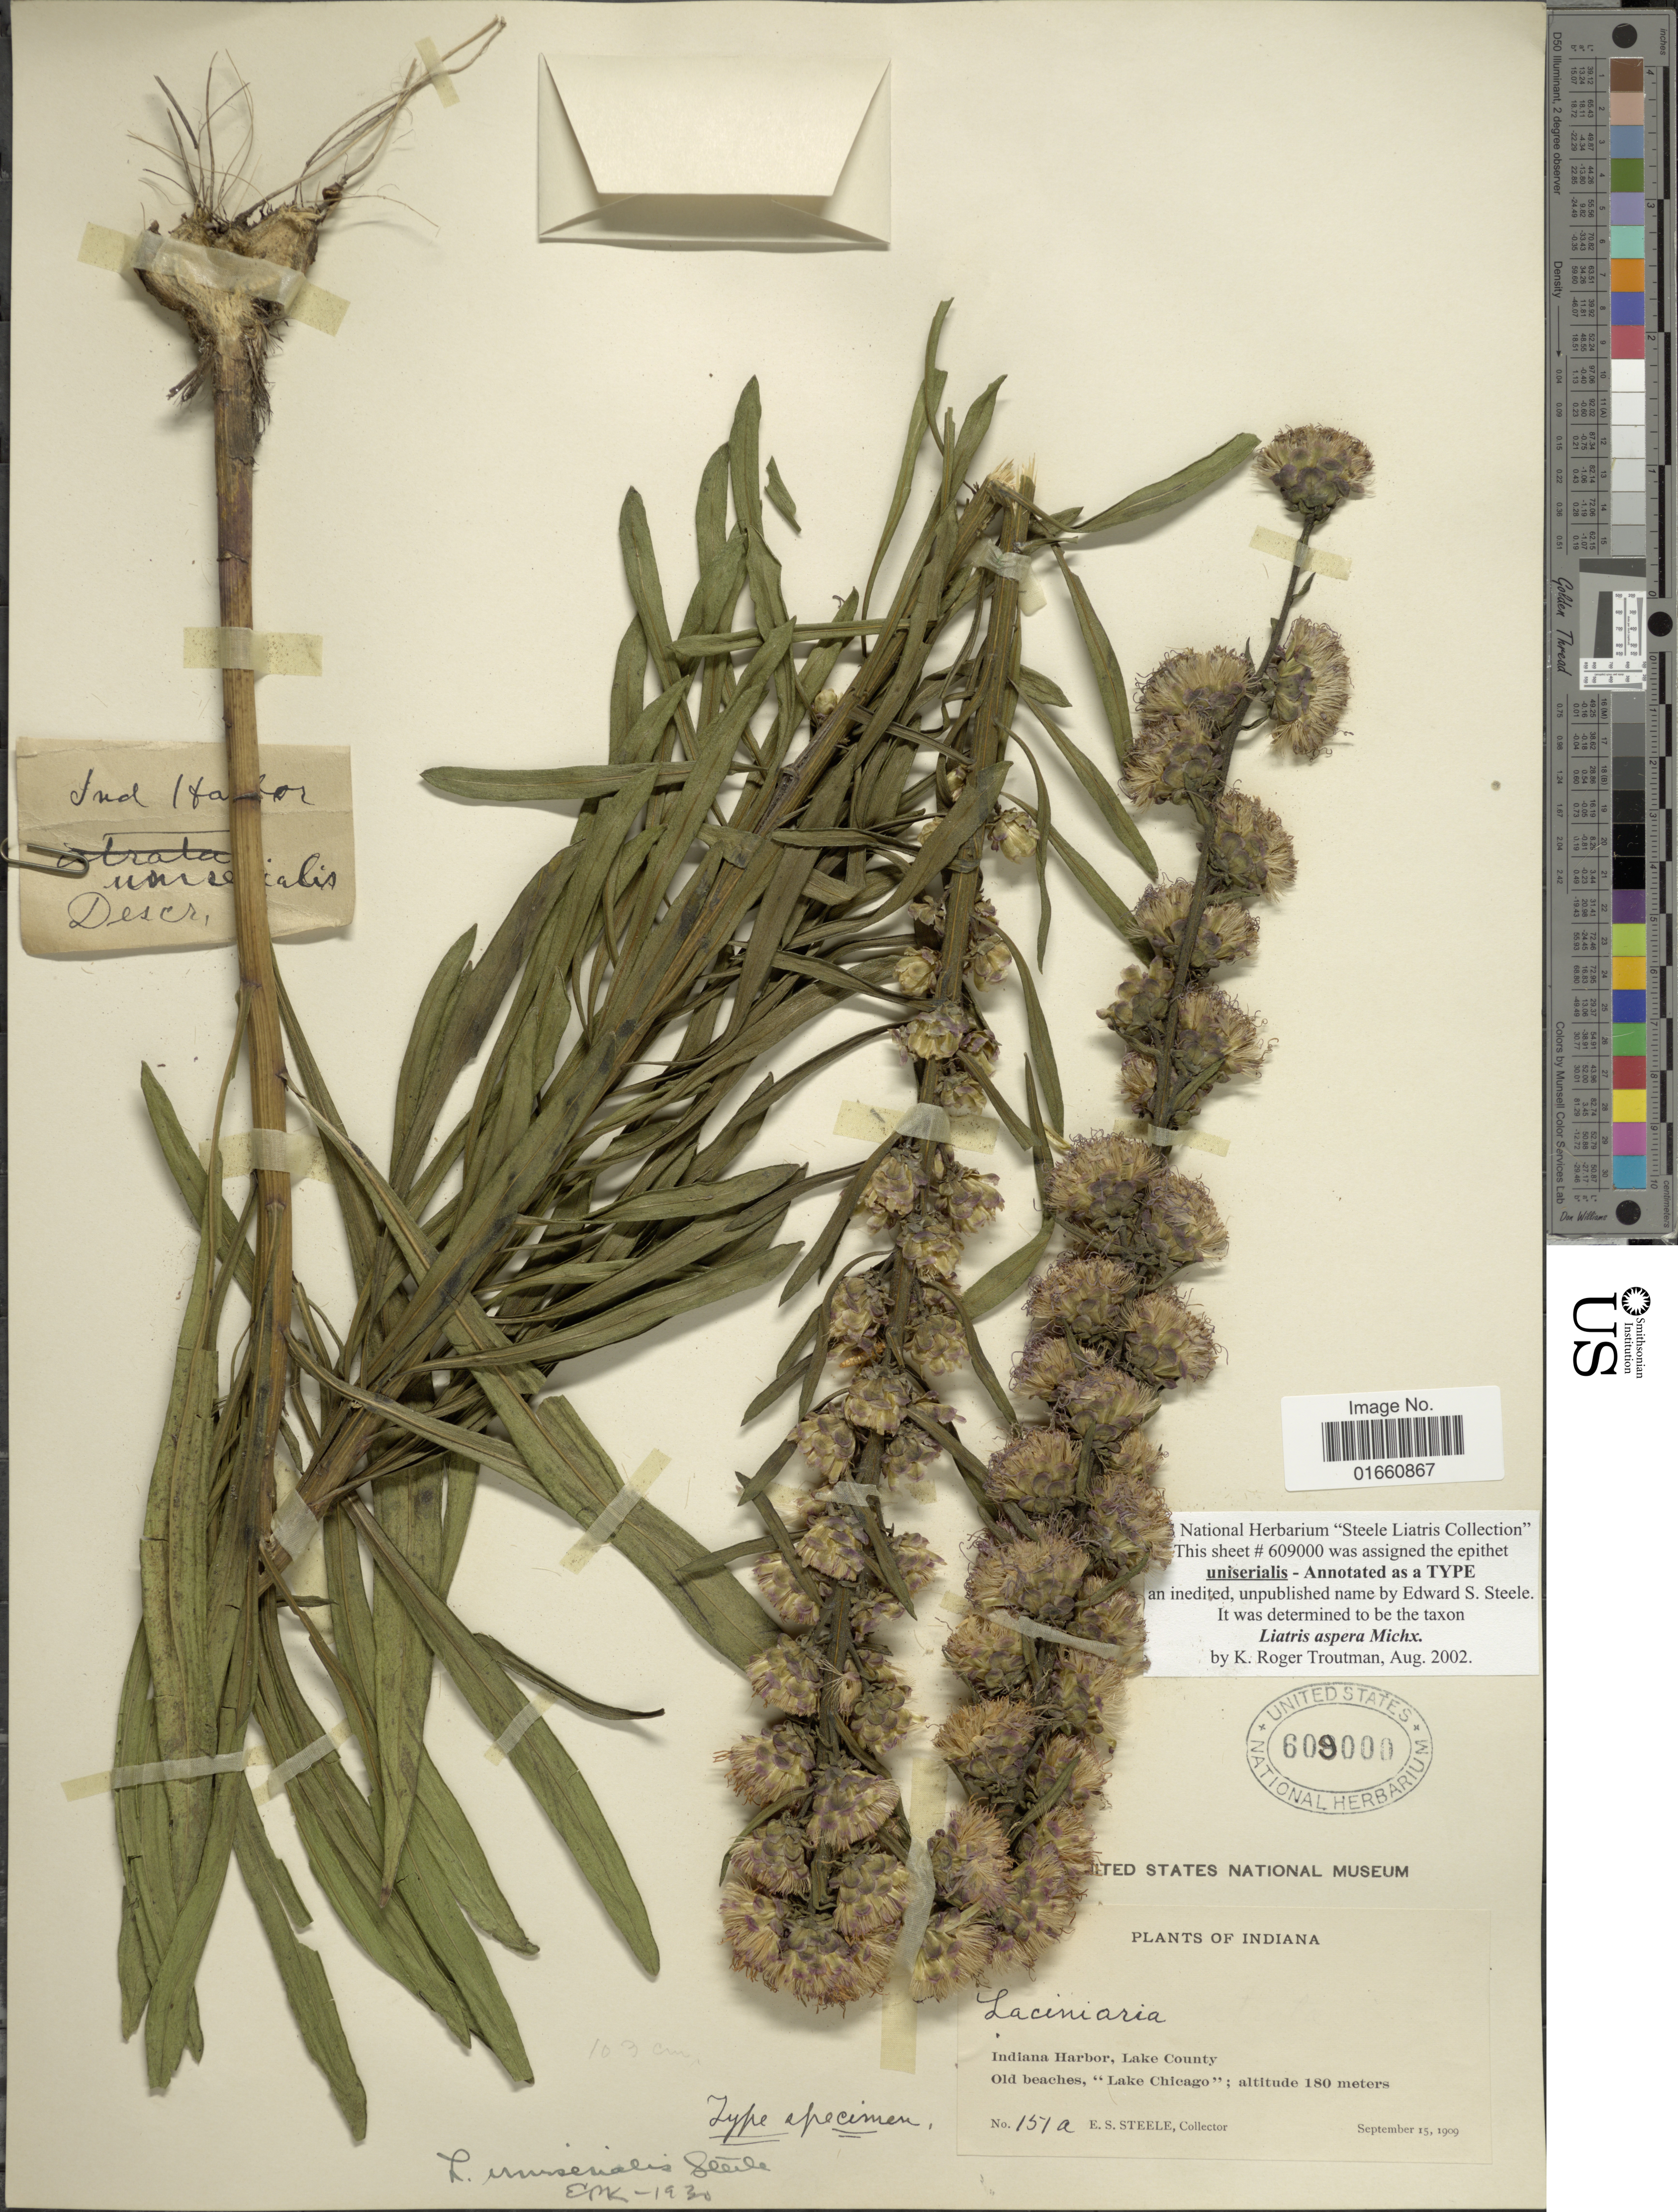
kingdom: Plantae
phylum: Tracheophyta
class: Magnoliopsida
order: Asterales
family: Asteraceae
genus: Liatris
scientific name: Liatris aspera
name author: Michx.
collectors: E. Steele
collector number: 151a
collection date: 1909-09-15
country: United States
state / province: Indiana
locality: Indiana Harbor, Lake County, Old beaches, "Lake Chicago"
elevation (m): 180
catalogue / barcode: US 609000